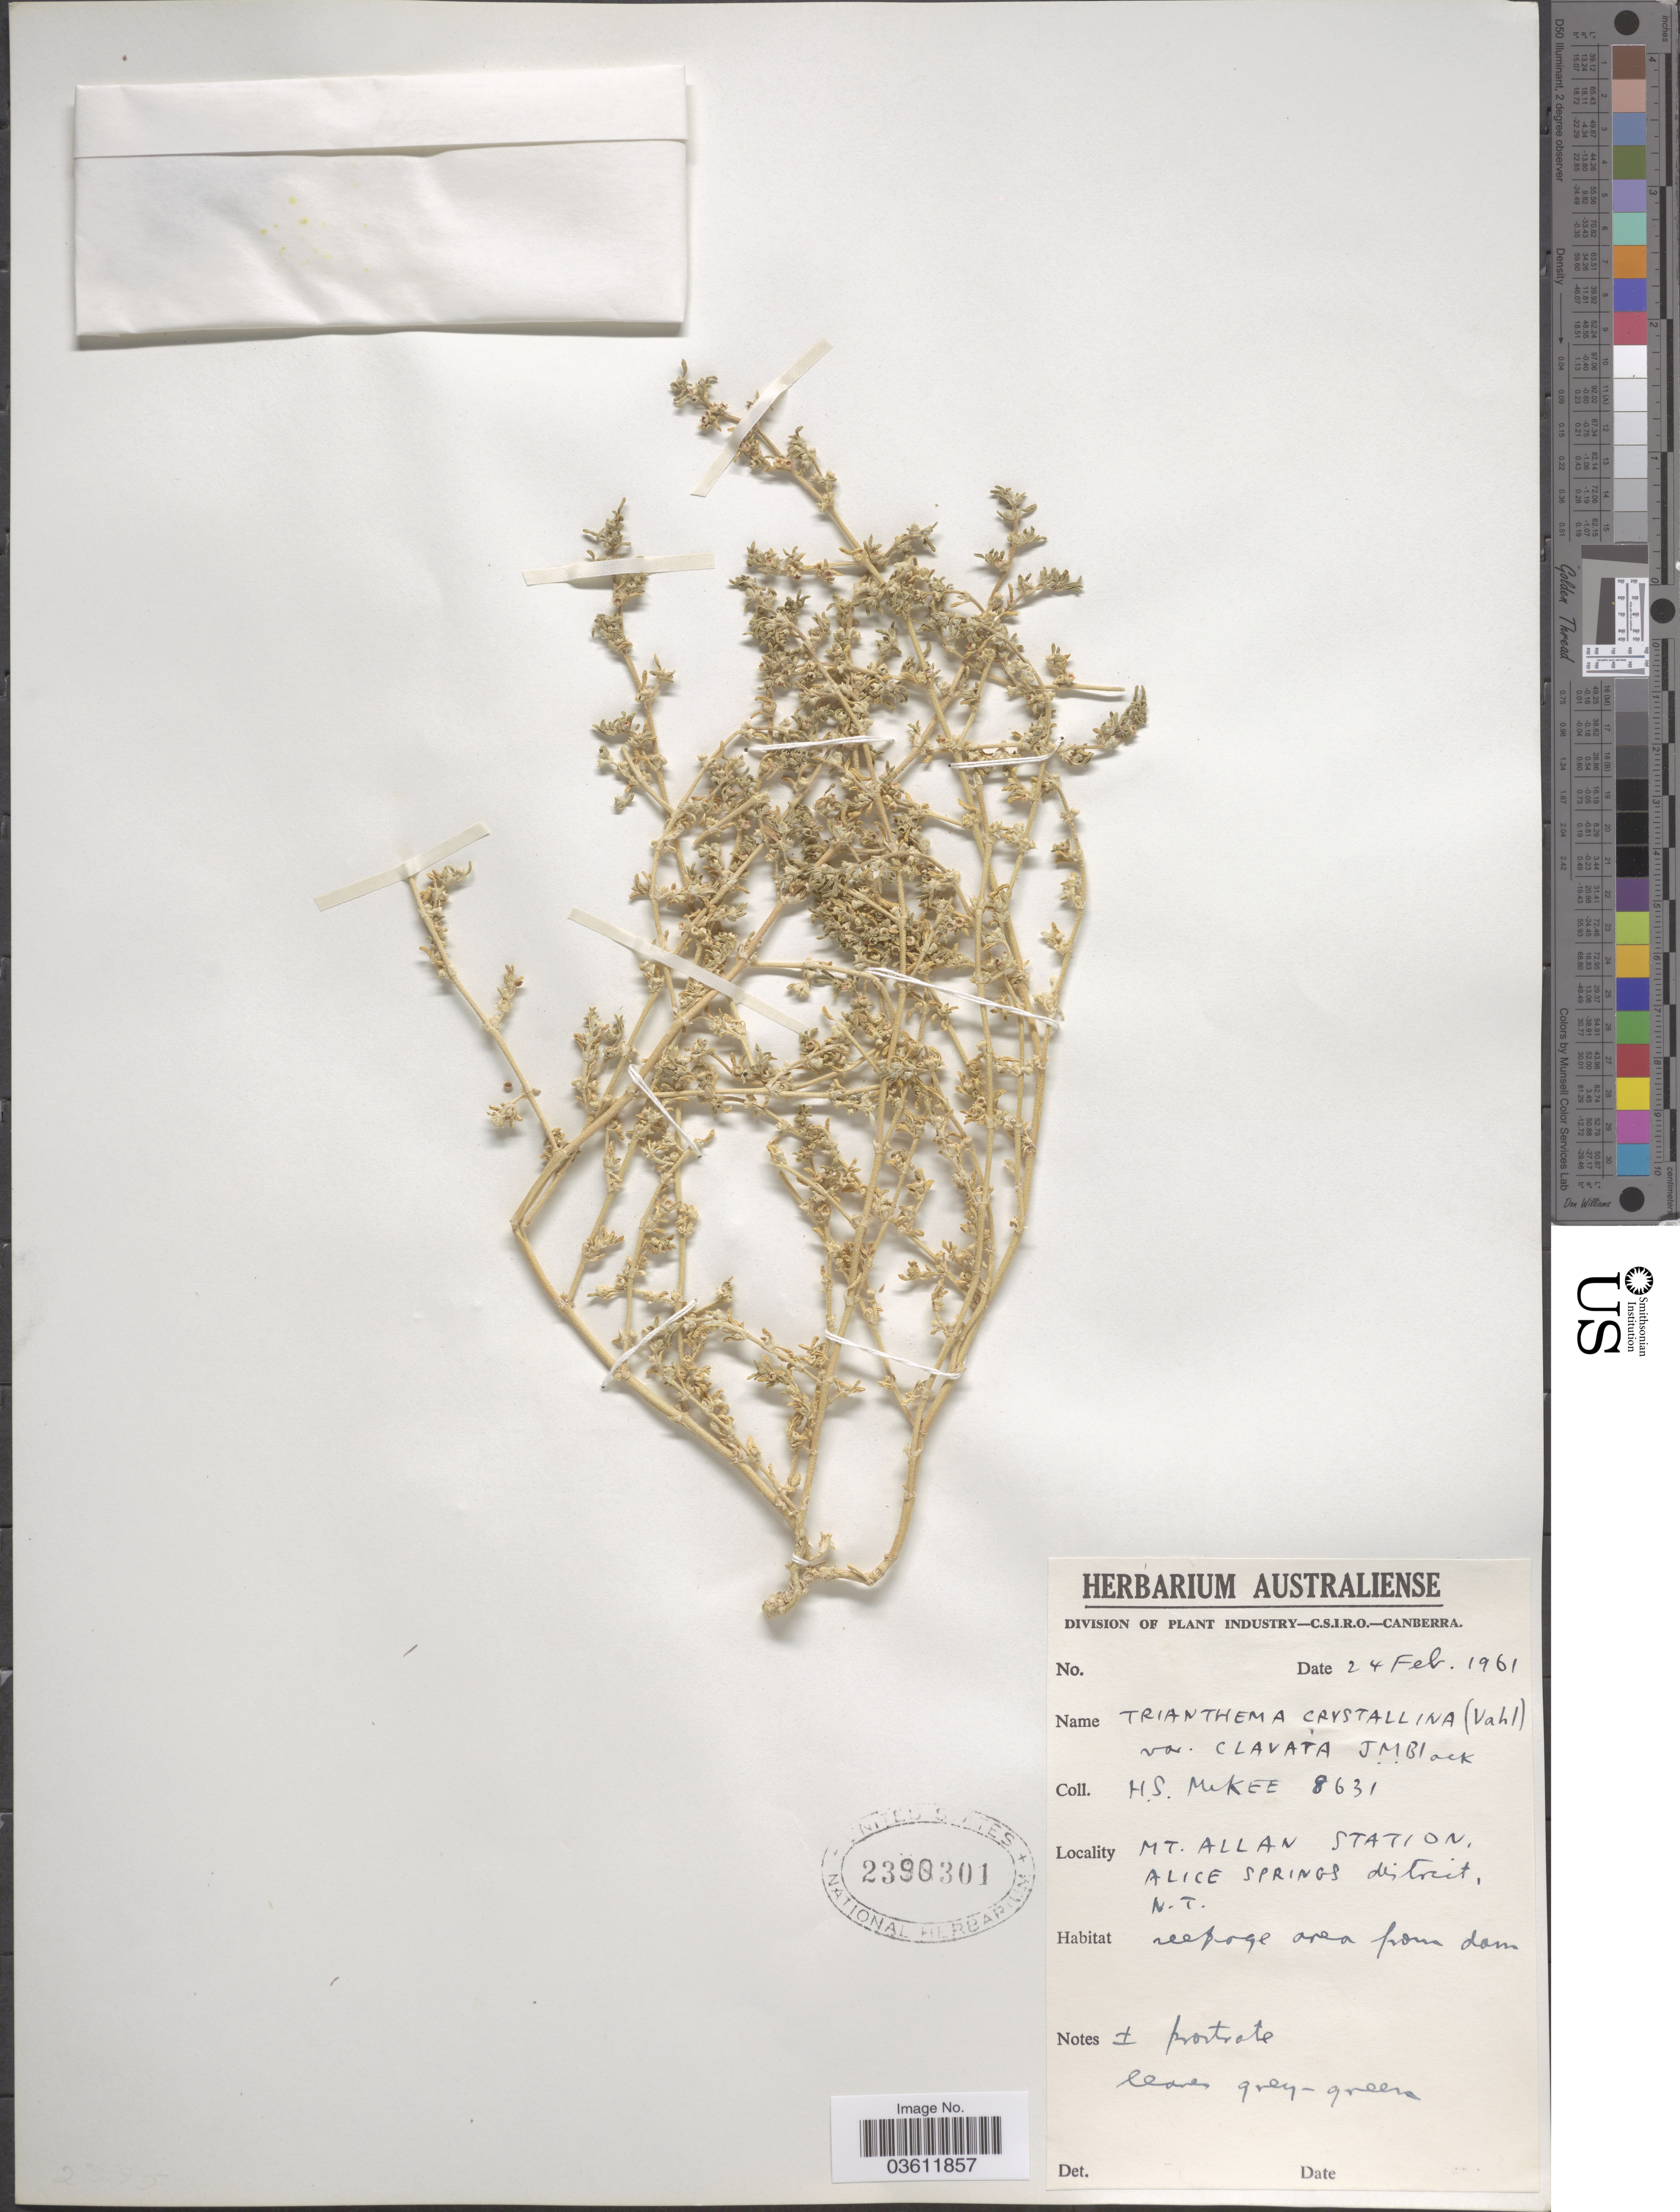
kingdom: Plantae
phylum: Tracheophyta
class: Magnoliopsida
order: Caryophyllales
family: Aizoaceae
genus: Trianthema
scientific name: Trianthema clavatum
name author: (J.M. Black) H.E.K. Hartmann & Liede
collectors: H. S. McKee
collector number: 8631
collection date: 1961-02-24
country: Australia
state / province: Northern Territory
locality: Mt. Allan Station, Alice Springs district.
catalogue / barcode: US 2390301